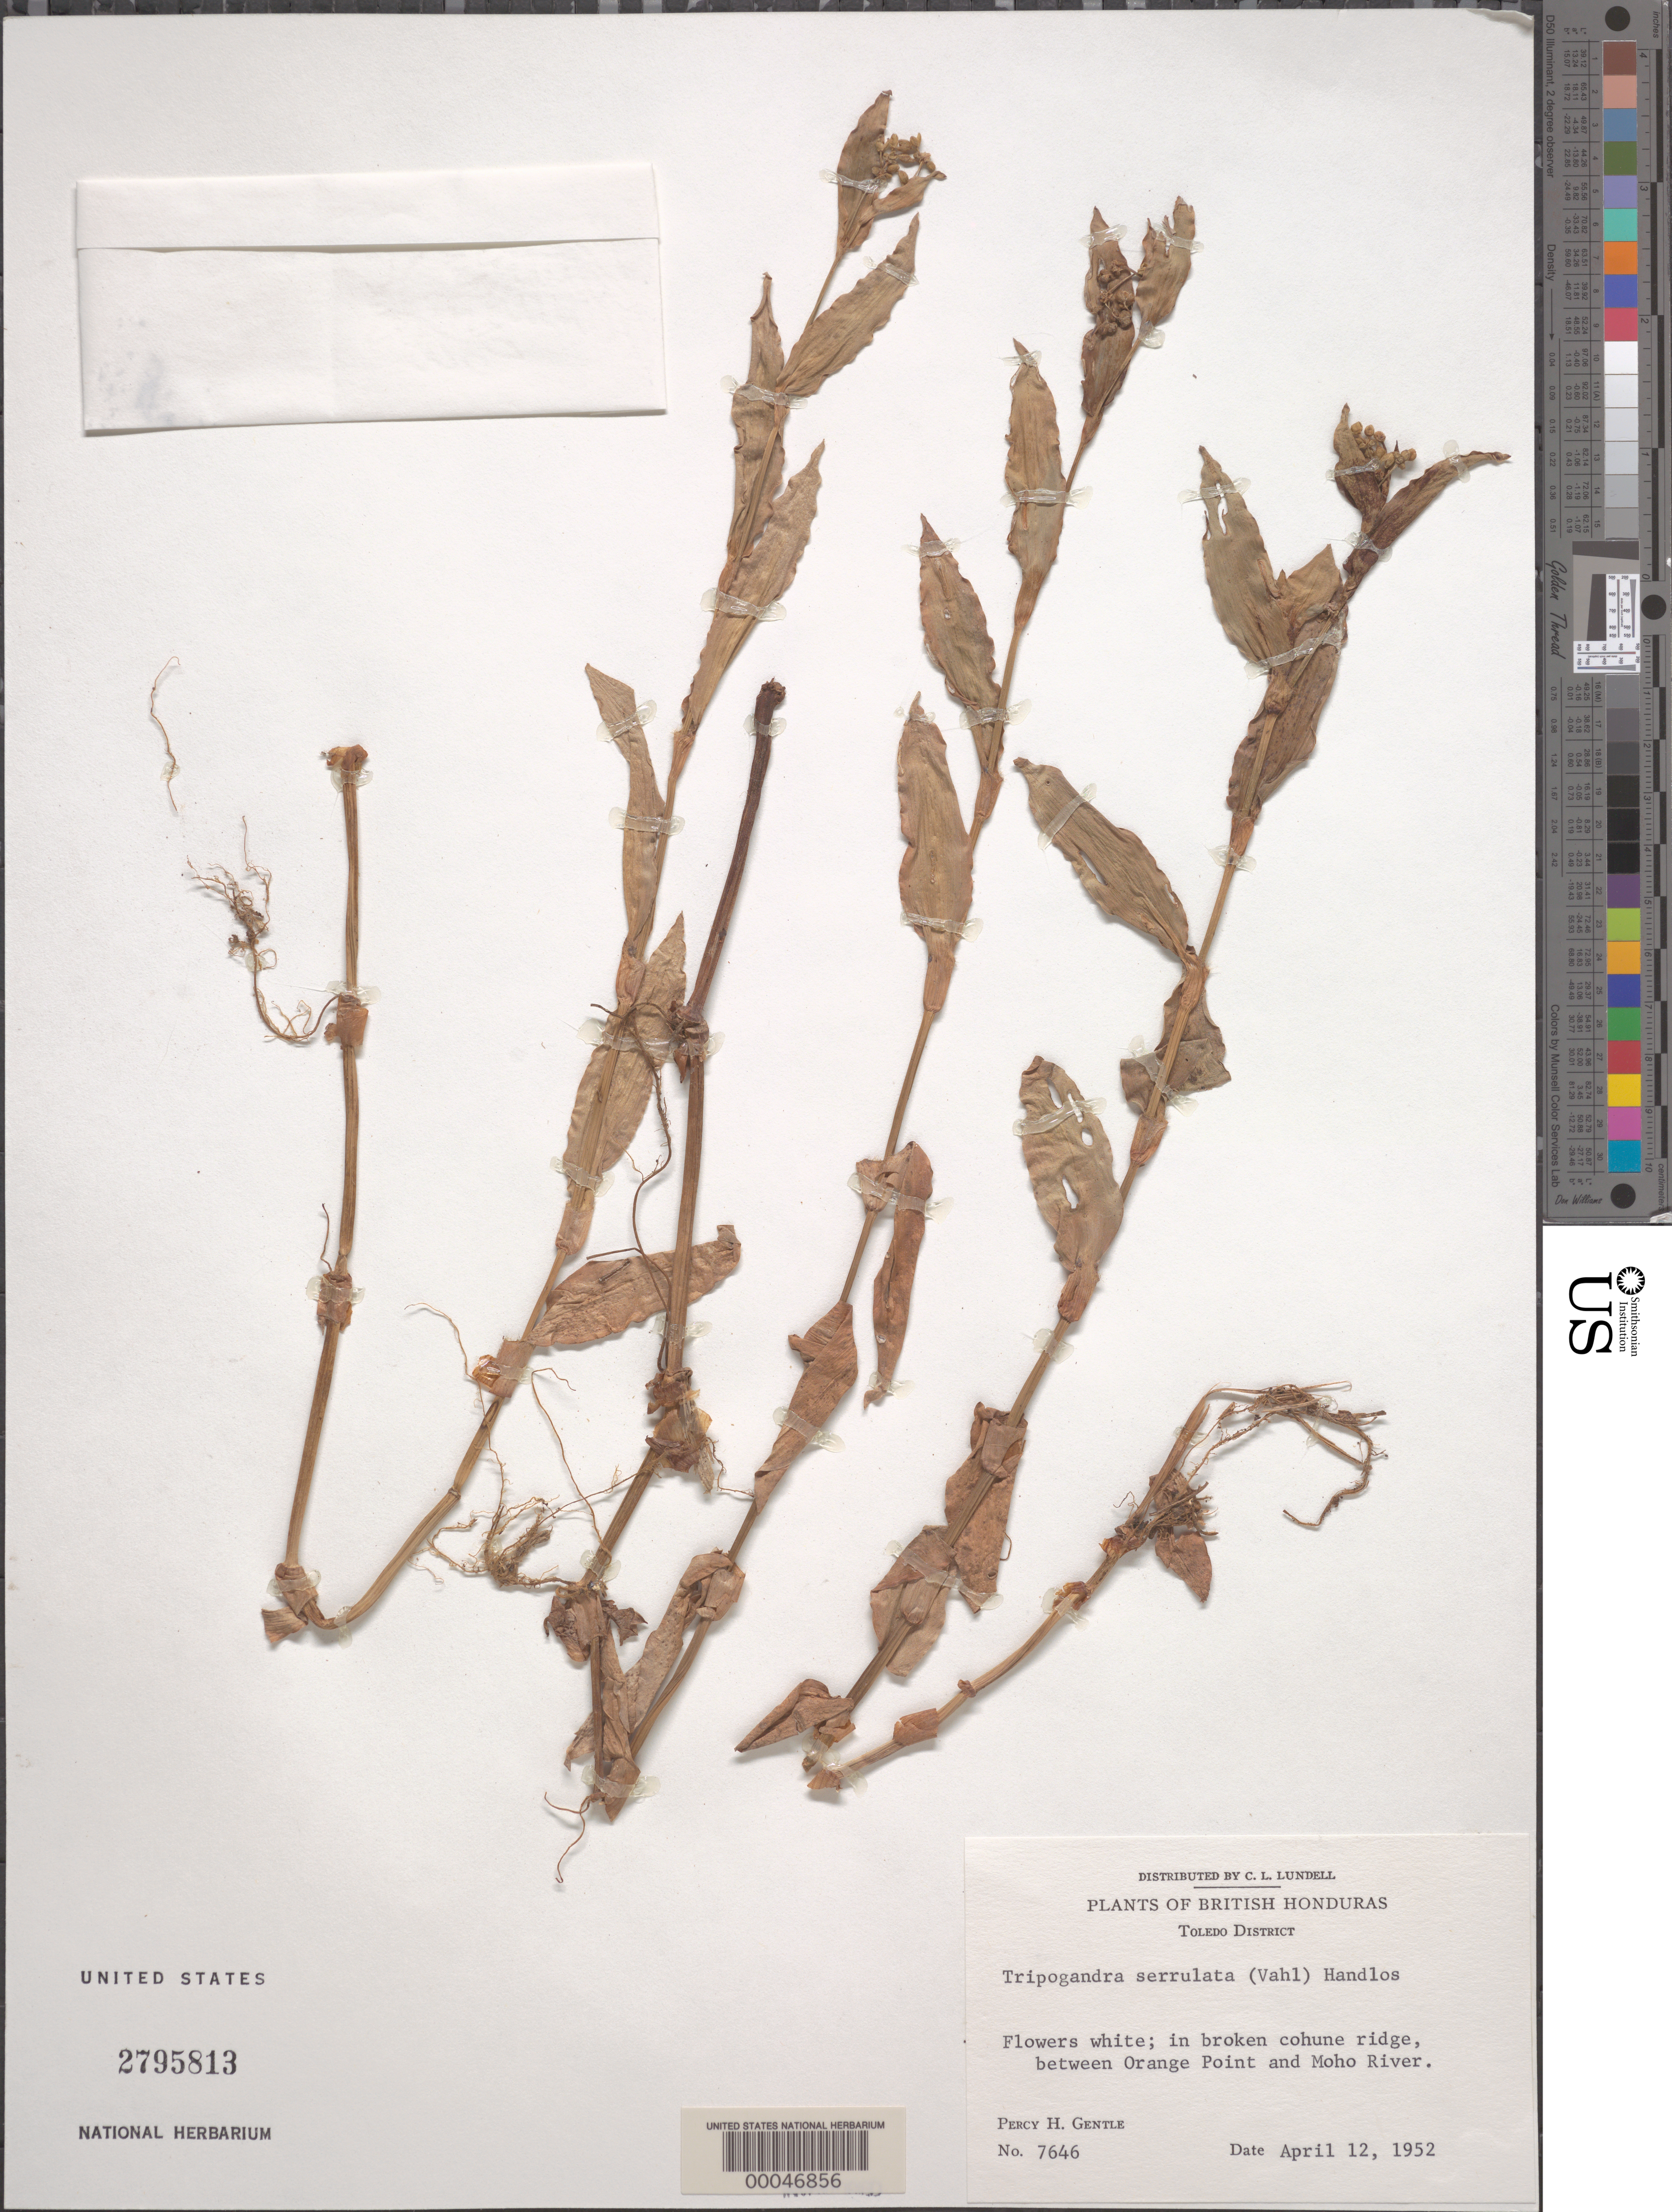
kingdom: Plantae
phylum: Tracheophyta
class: Liliopsida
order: Commelinales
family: Commelinaceae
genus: Tripogandra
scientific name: Tripogandra serrulata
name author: (Vahl) Handlos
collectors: P. H. Gentle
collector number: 7646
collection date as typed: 12 Apr 1952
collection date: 1952-04-12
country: Belize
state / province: Toledo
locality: Between Orange Point and Moho River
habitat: Ridge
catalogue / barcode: US 2795813